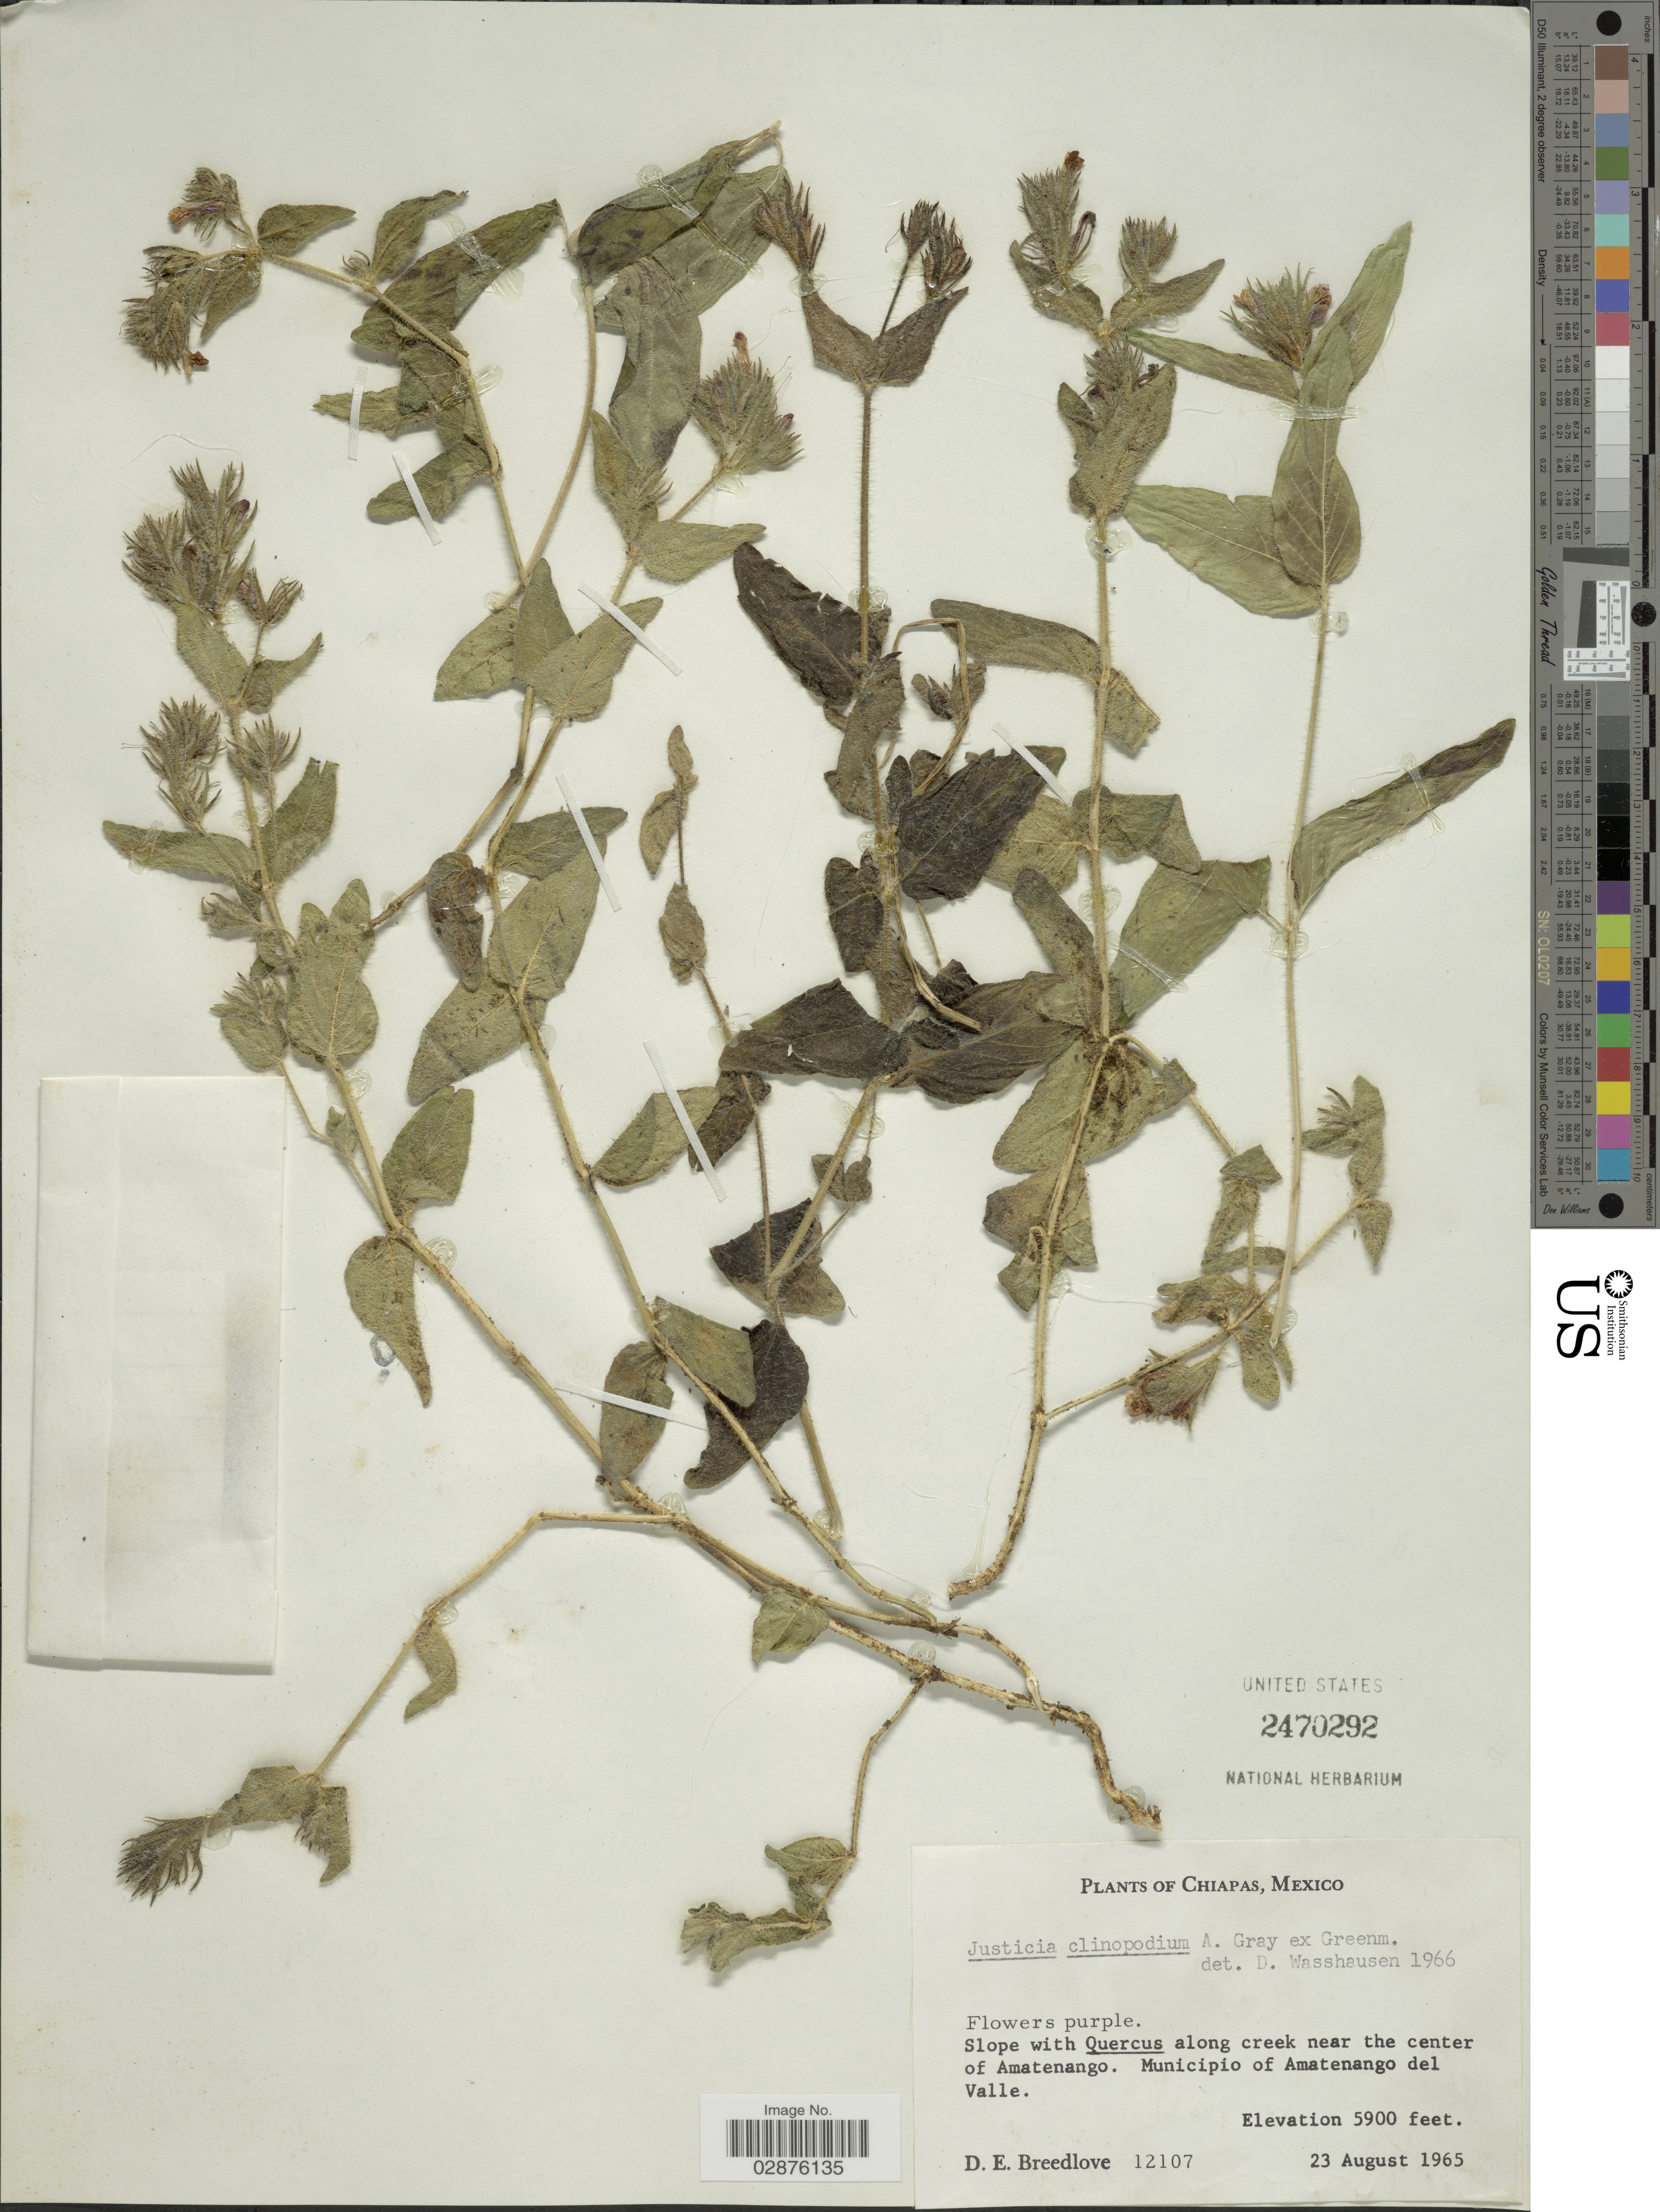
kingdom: Plantae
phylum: Tracheophyta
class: Magnoliopsida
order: Lamiales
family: Acanthaceae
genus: Justicia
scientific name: Justicia clinopodium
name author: A. Gray ex Greenm.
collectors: D. E. Breedlove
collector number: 12107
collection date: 1965-08-23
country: Mexico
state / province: Chiapas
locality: Along creek near the center of Amatenango, Municipio of Amatenango del Valle.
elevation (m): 1798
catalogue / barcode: US 2470292